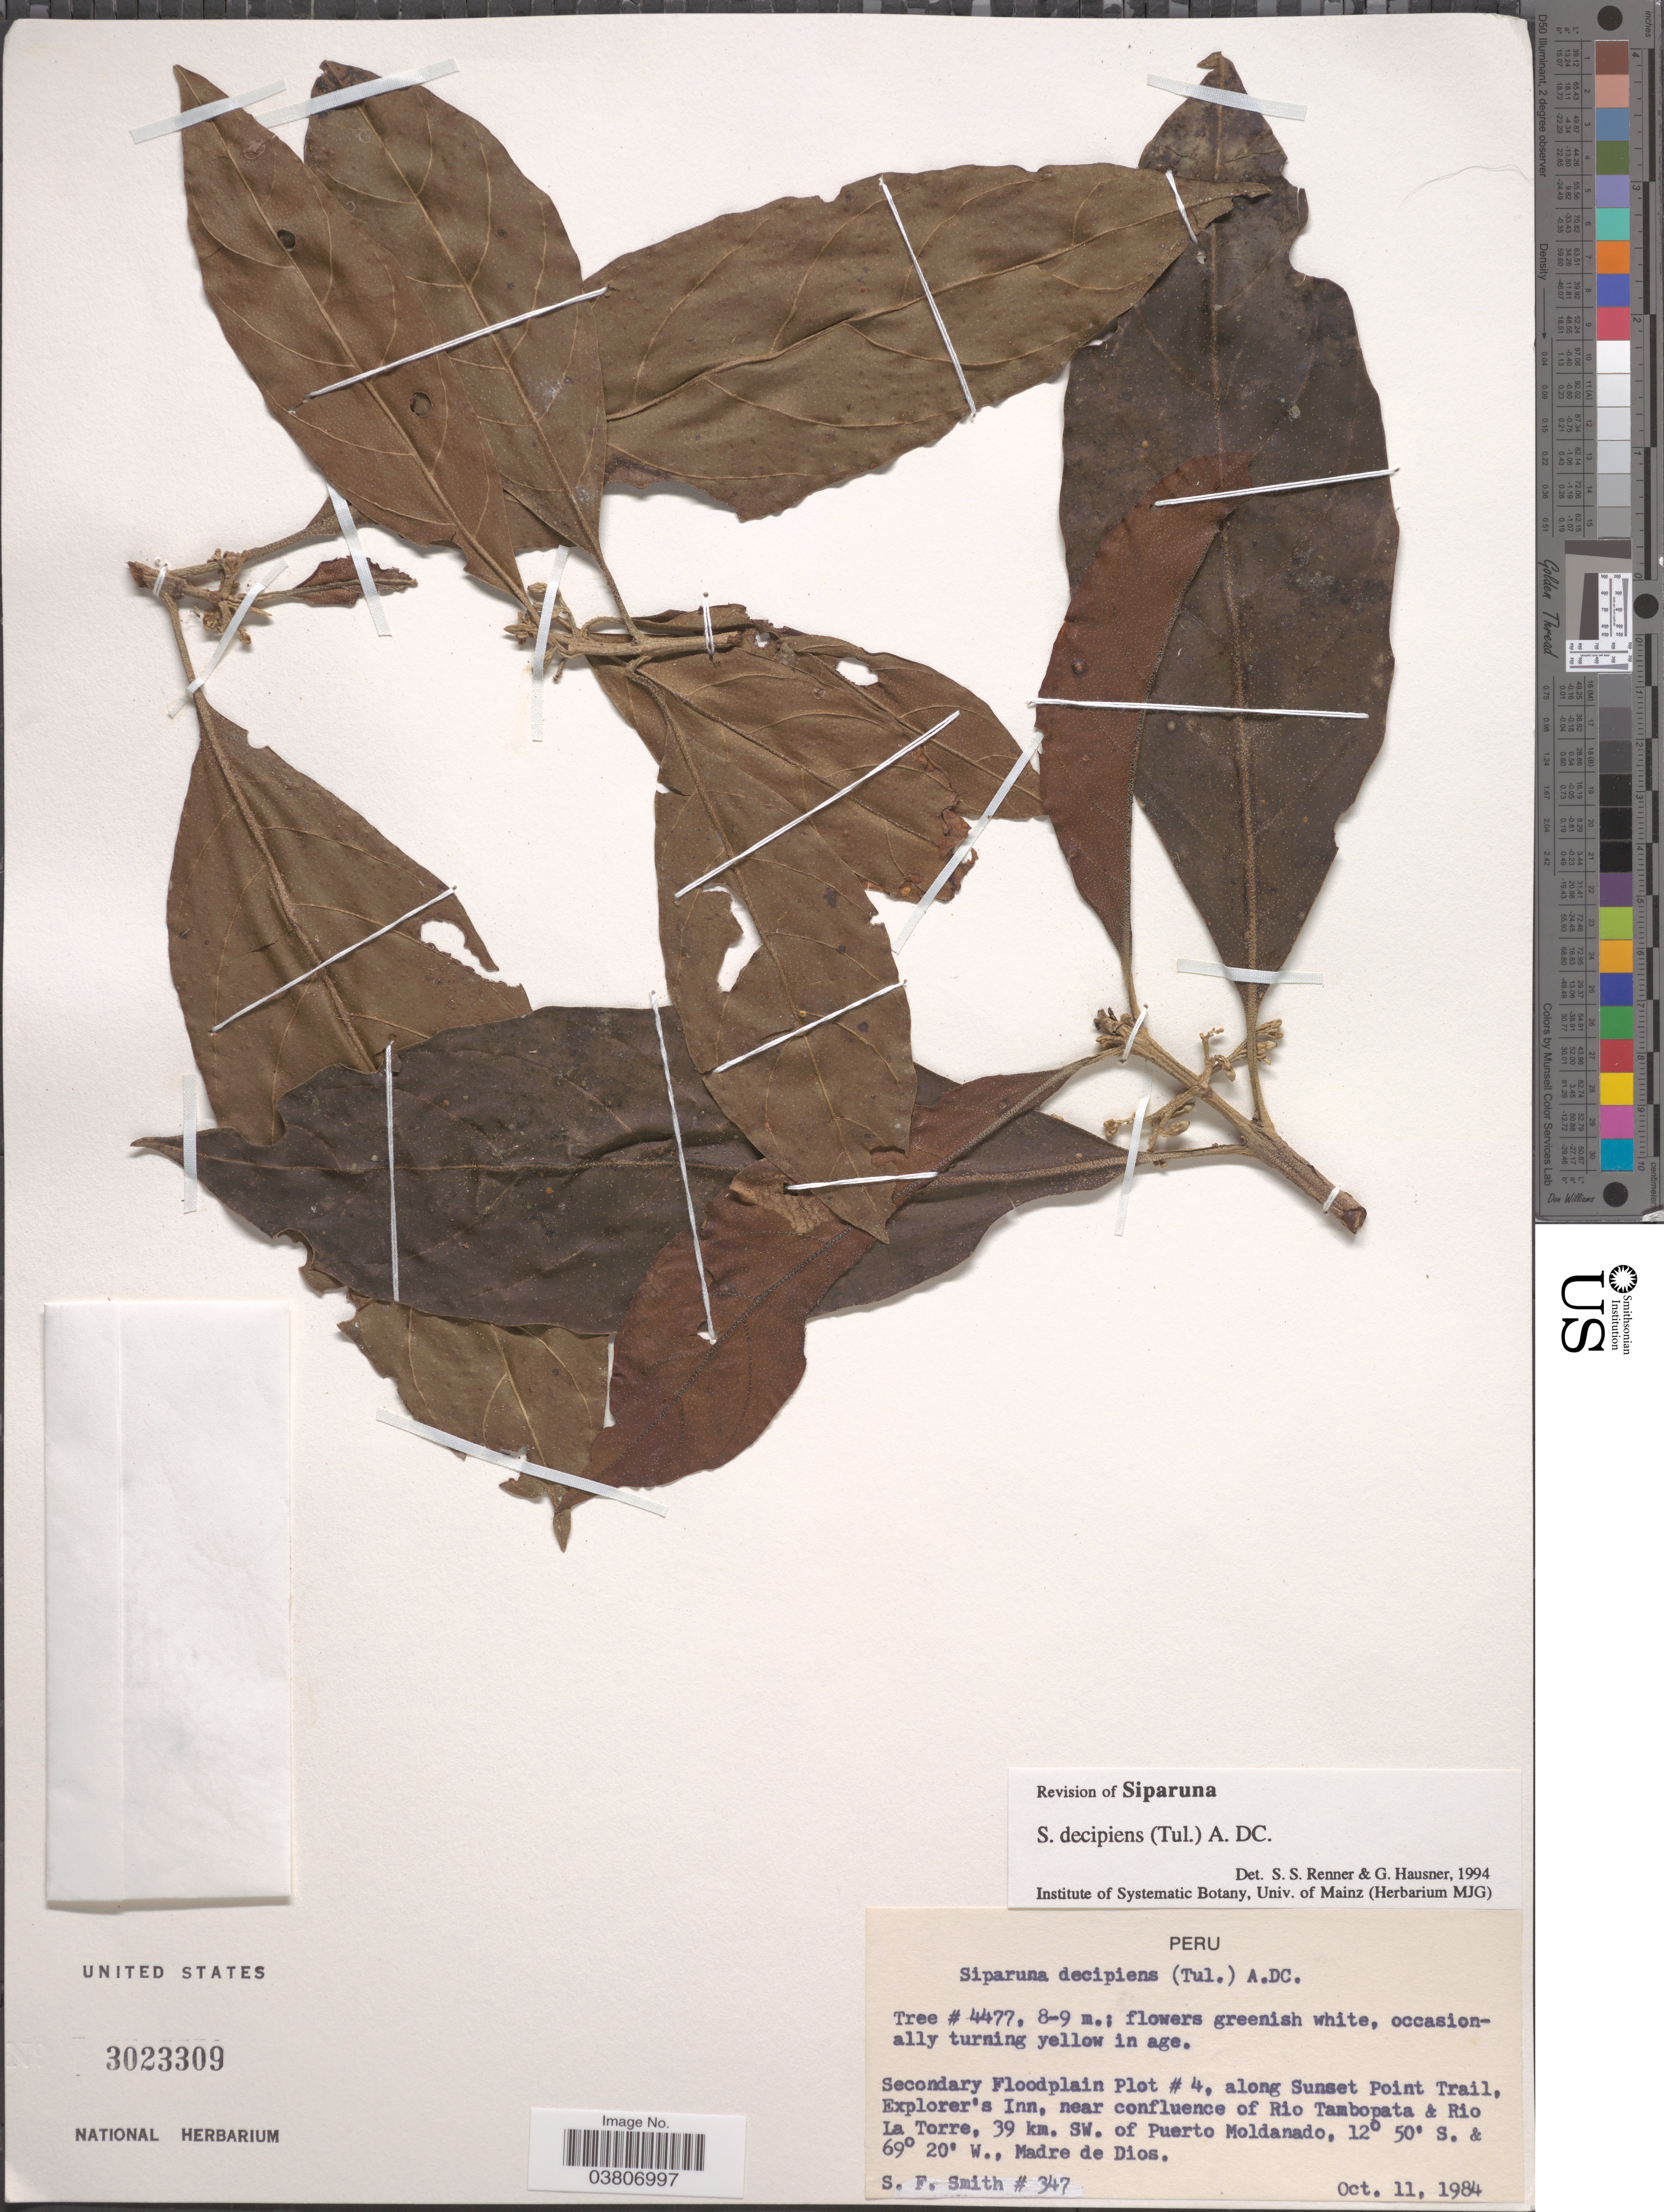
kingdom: Plantae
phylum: Tracheophyta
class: Magnoliopsida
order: Laurales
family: Siparunaceae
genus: Siparuna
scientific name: Siparuna decipiens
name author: (Tul.) A. DC.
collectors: S.F. Smith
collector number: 347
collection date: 1984-10-11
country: Peru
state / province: Madre de Dios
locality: Secondary Floodplain Plot #4, along Sunset Point Trail, Explorer's Inn, near confluence of RIo Tambopata & Rio La Torre, 39 km. SW. of Puerto Moldanado.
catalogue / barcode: US 3023309